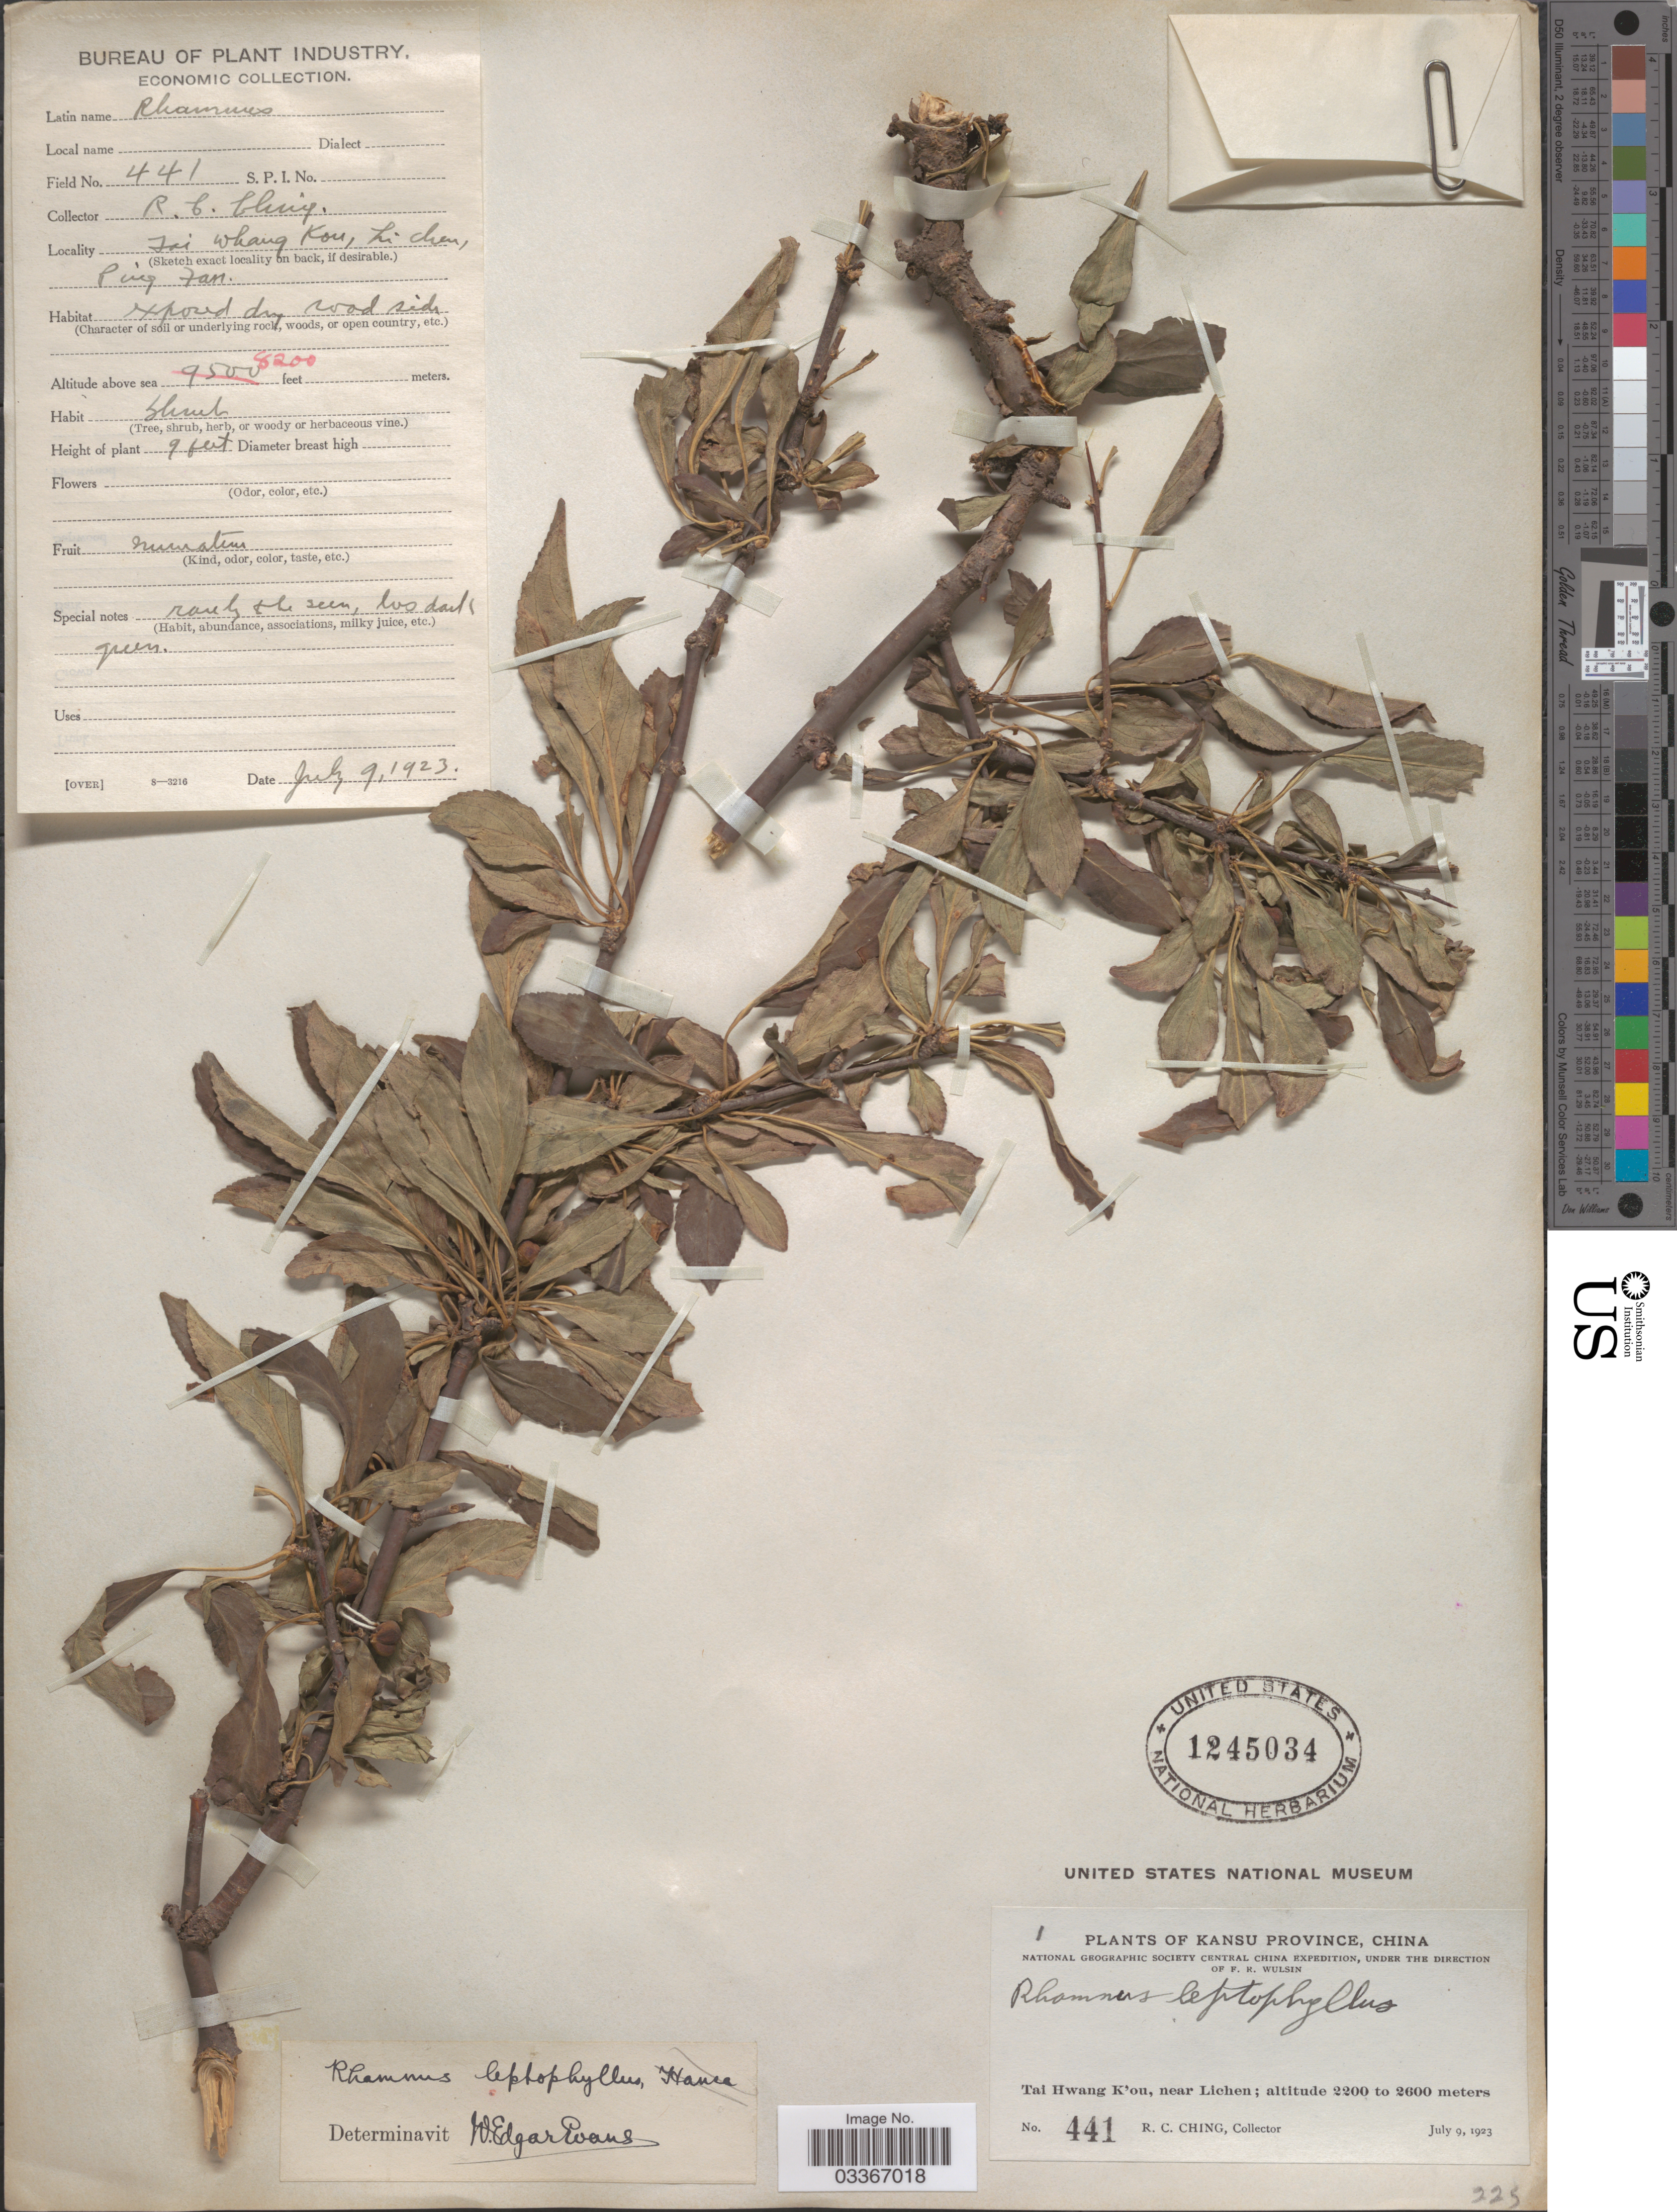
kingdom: Plantae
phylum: Tracheophyta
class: Magnoliopsida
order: Rosales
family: Rhamnaceae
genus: Rhamnus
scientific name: Rhamnus leptophylla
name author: C.K. Schneid.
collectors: R. C. Ching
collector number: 441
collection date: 1923-07-09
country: China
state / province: Gansu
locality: Tai Hwang K'ou, Near Lichen, Ping Fan. Kansu Province.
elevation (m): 2499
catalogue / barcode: US 1245034